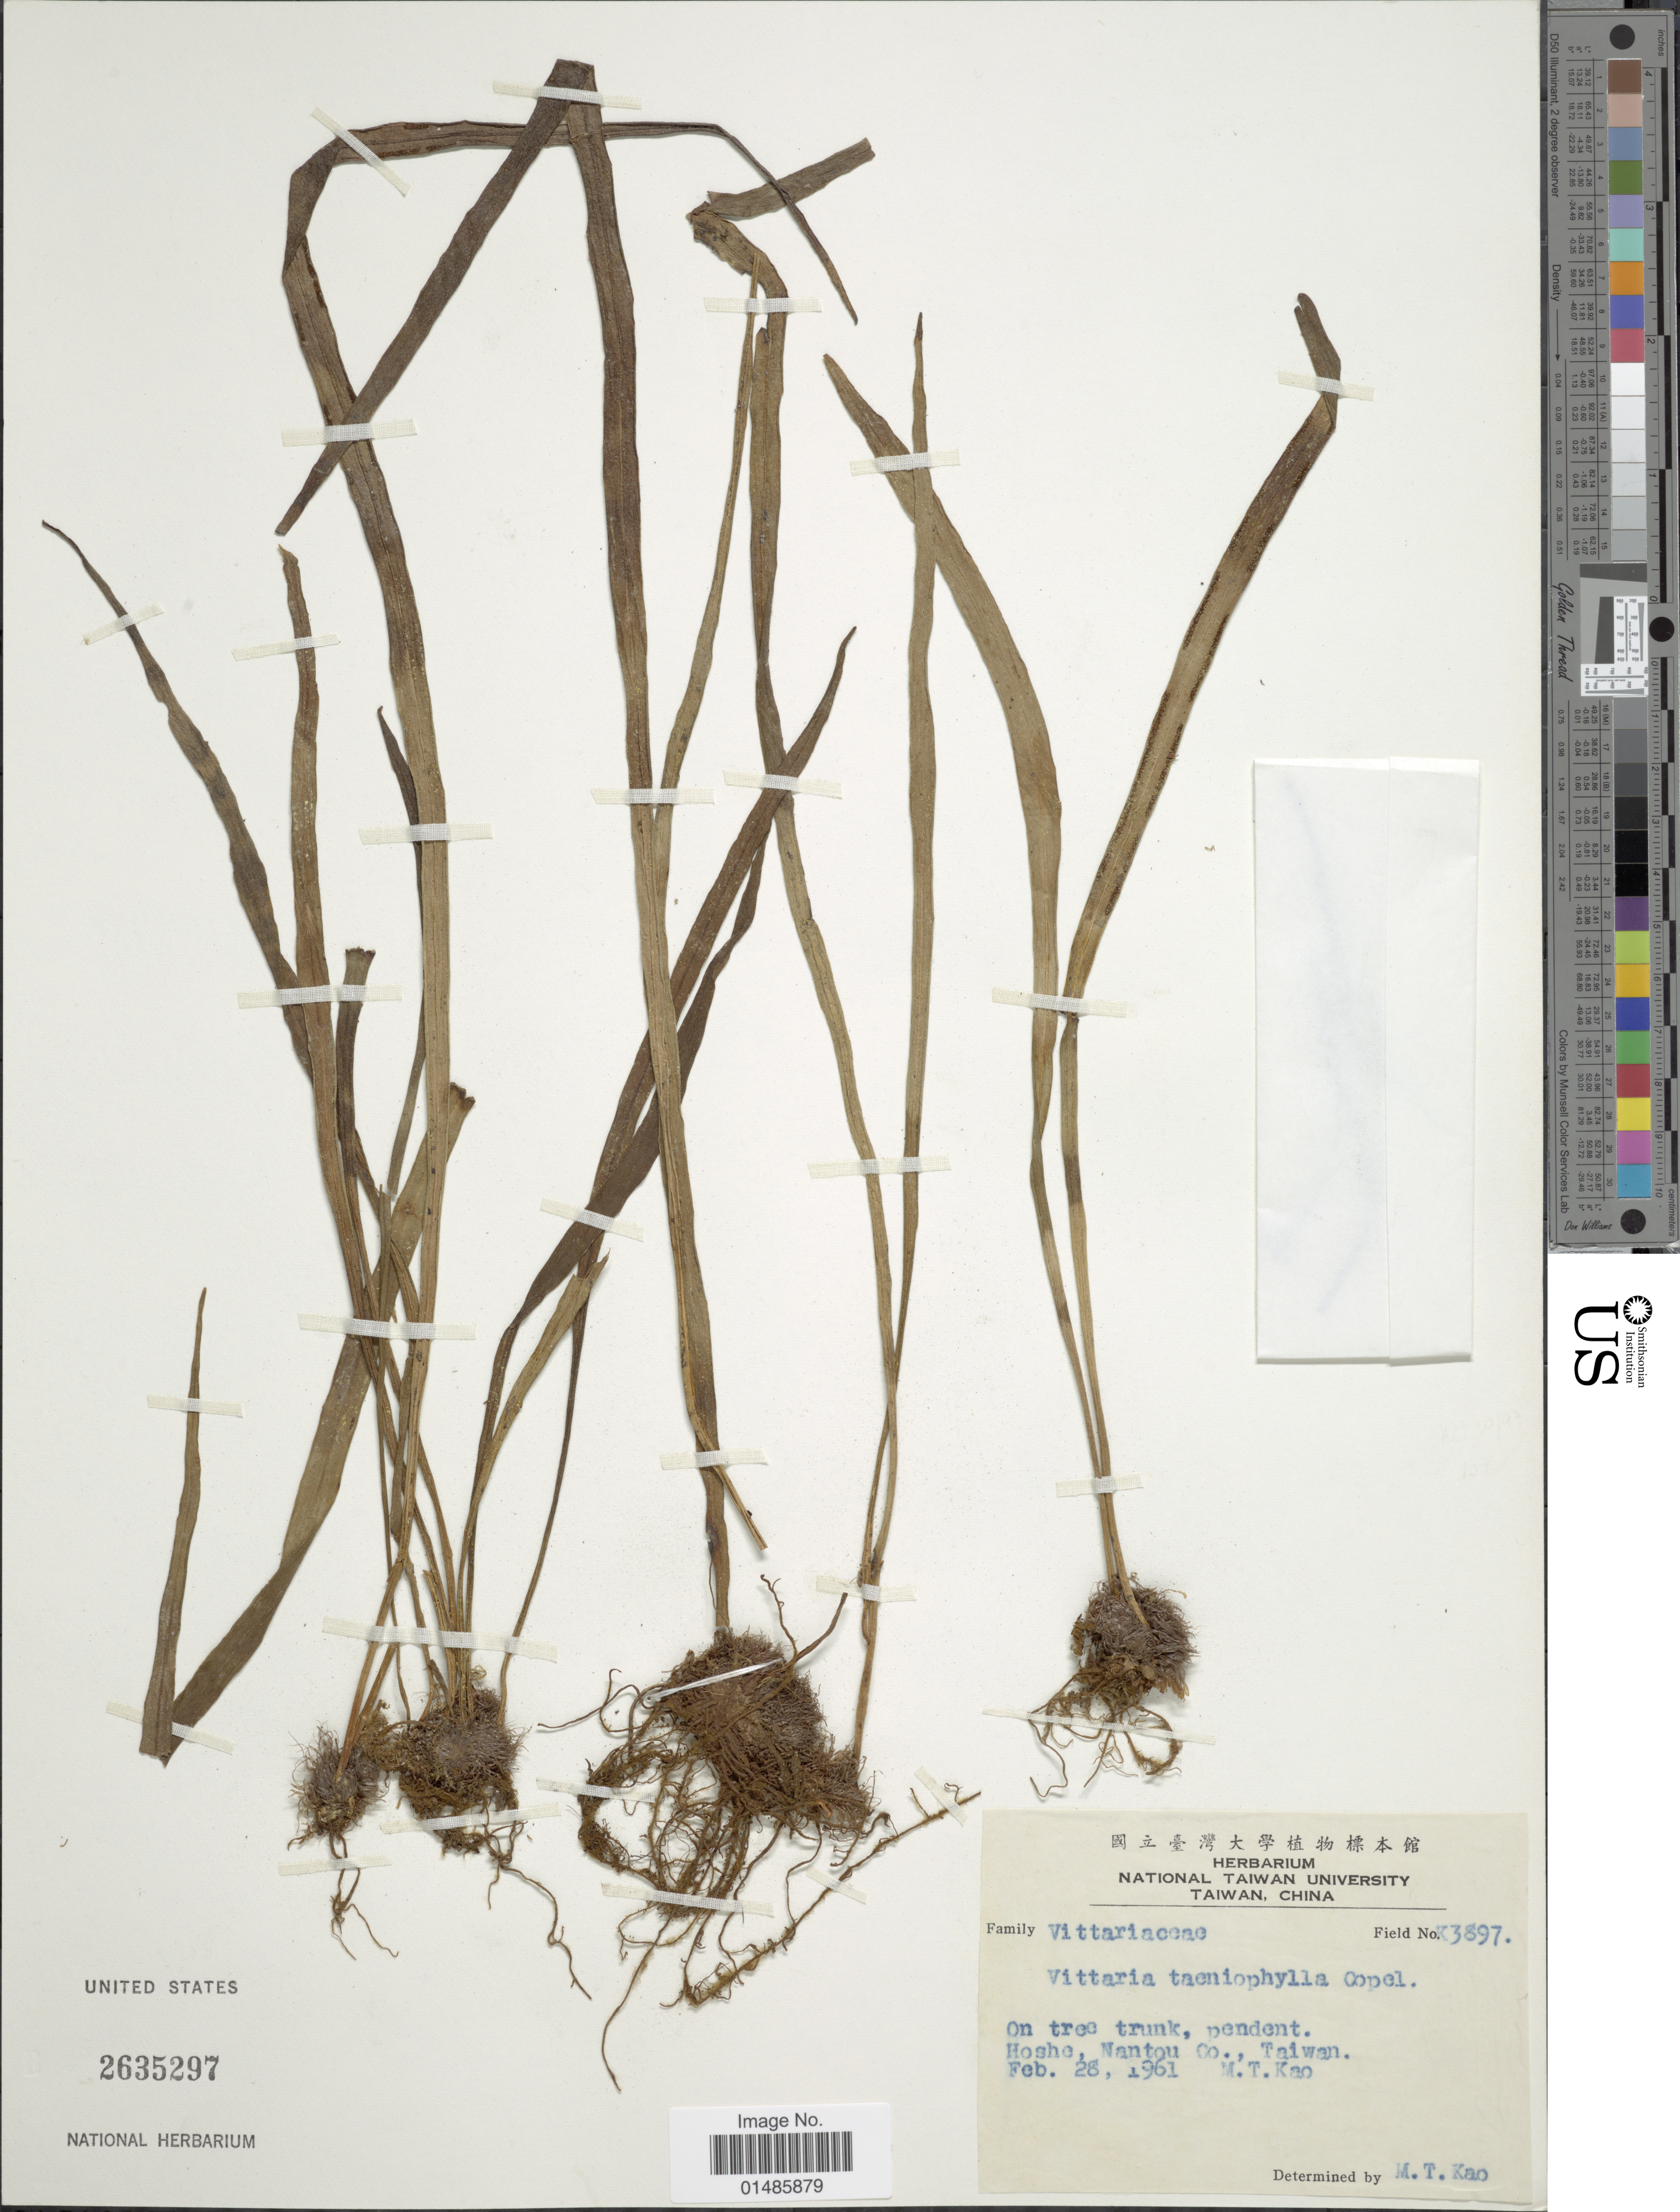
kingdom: Plantae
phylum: Tracheophyta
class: Polypodiopsida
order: Polypodiales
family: Pteridaceae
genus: Haplopteris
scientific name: Haplopteris taeniophylla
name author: (Copel.) E.H. Crane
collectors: M. T. Kao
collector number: K3897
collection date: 1961-02-28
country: Taiwan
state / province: Nantou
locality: Hoshe, Nantou Co.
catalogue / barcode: US 2635297